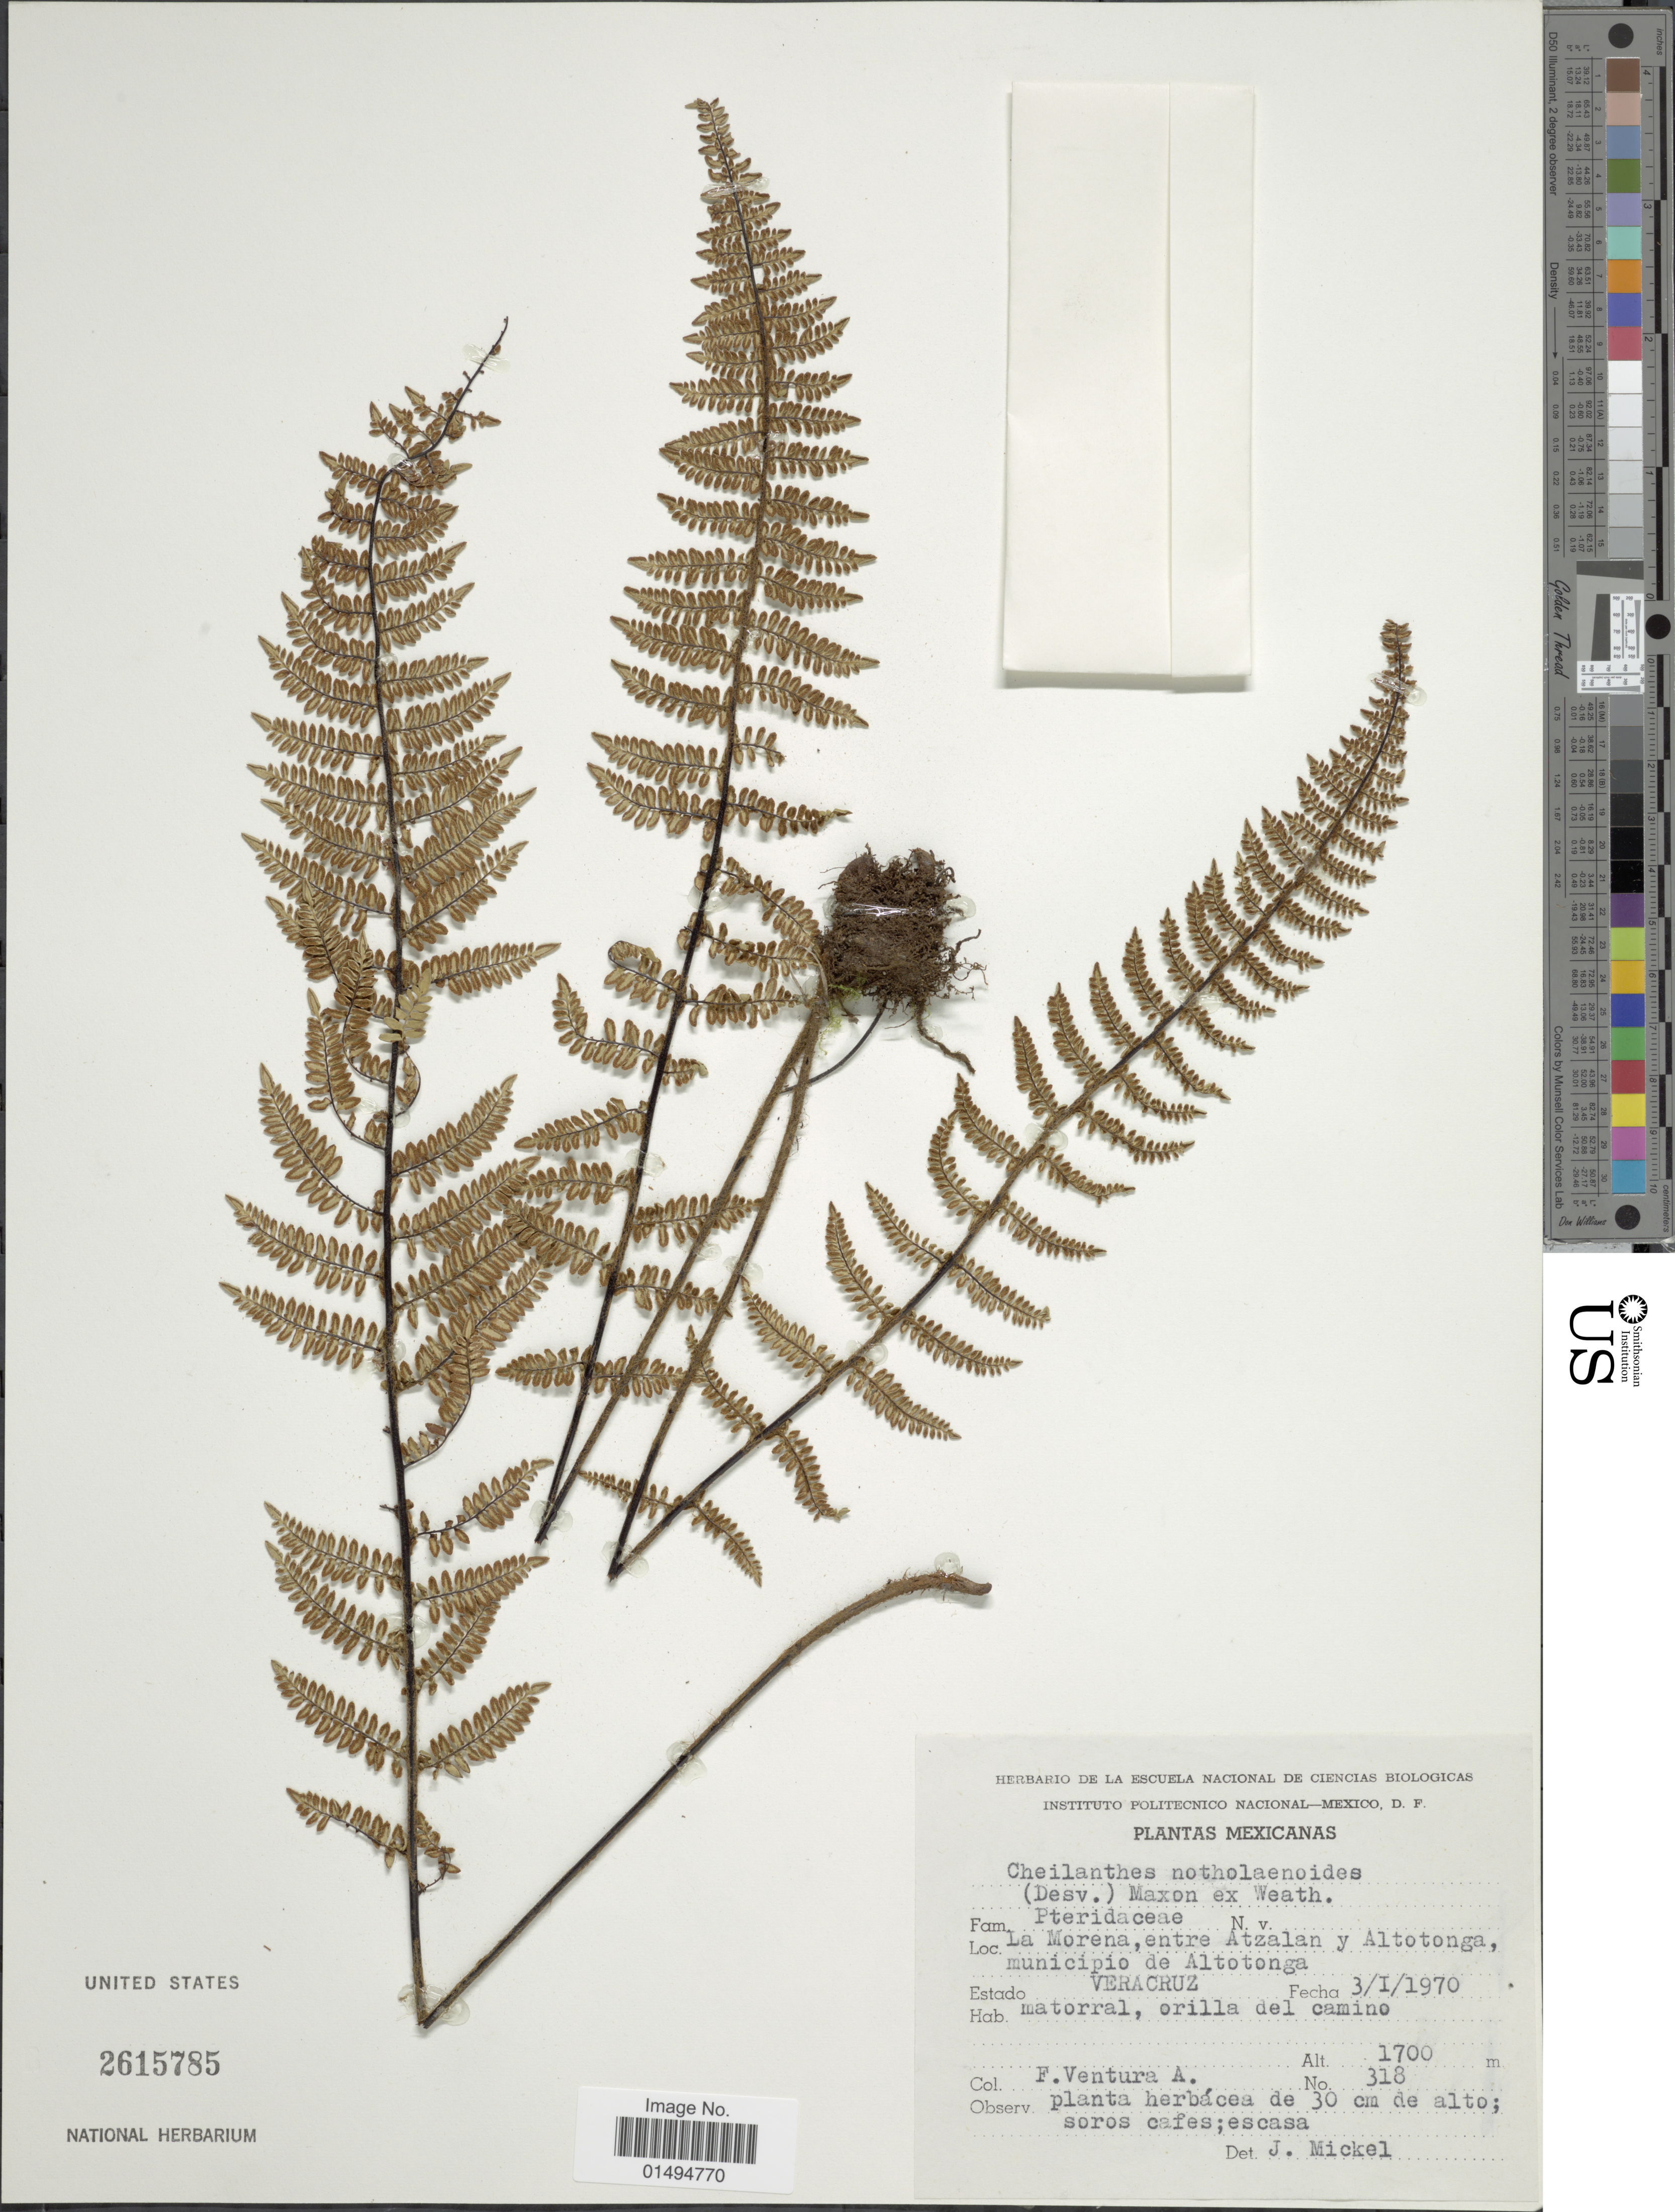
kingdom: Plantae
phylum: Tracheophyta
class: Polypodiopsida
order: Polypodiales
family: Pteridaceae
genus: Myriopteris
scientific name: Myriopteris notholaenoides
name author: (Desv.) Grusz & Windham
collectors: F. Ventura A.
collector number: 318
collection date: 1970-01-03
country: Mexico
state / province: Veracruz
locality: La Morena, entre Atzalan y Altotonga, municipio de Altotonga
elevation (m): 1700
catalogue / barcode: US 2615785